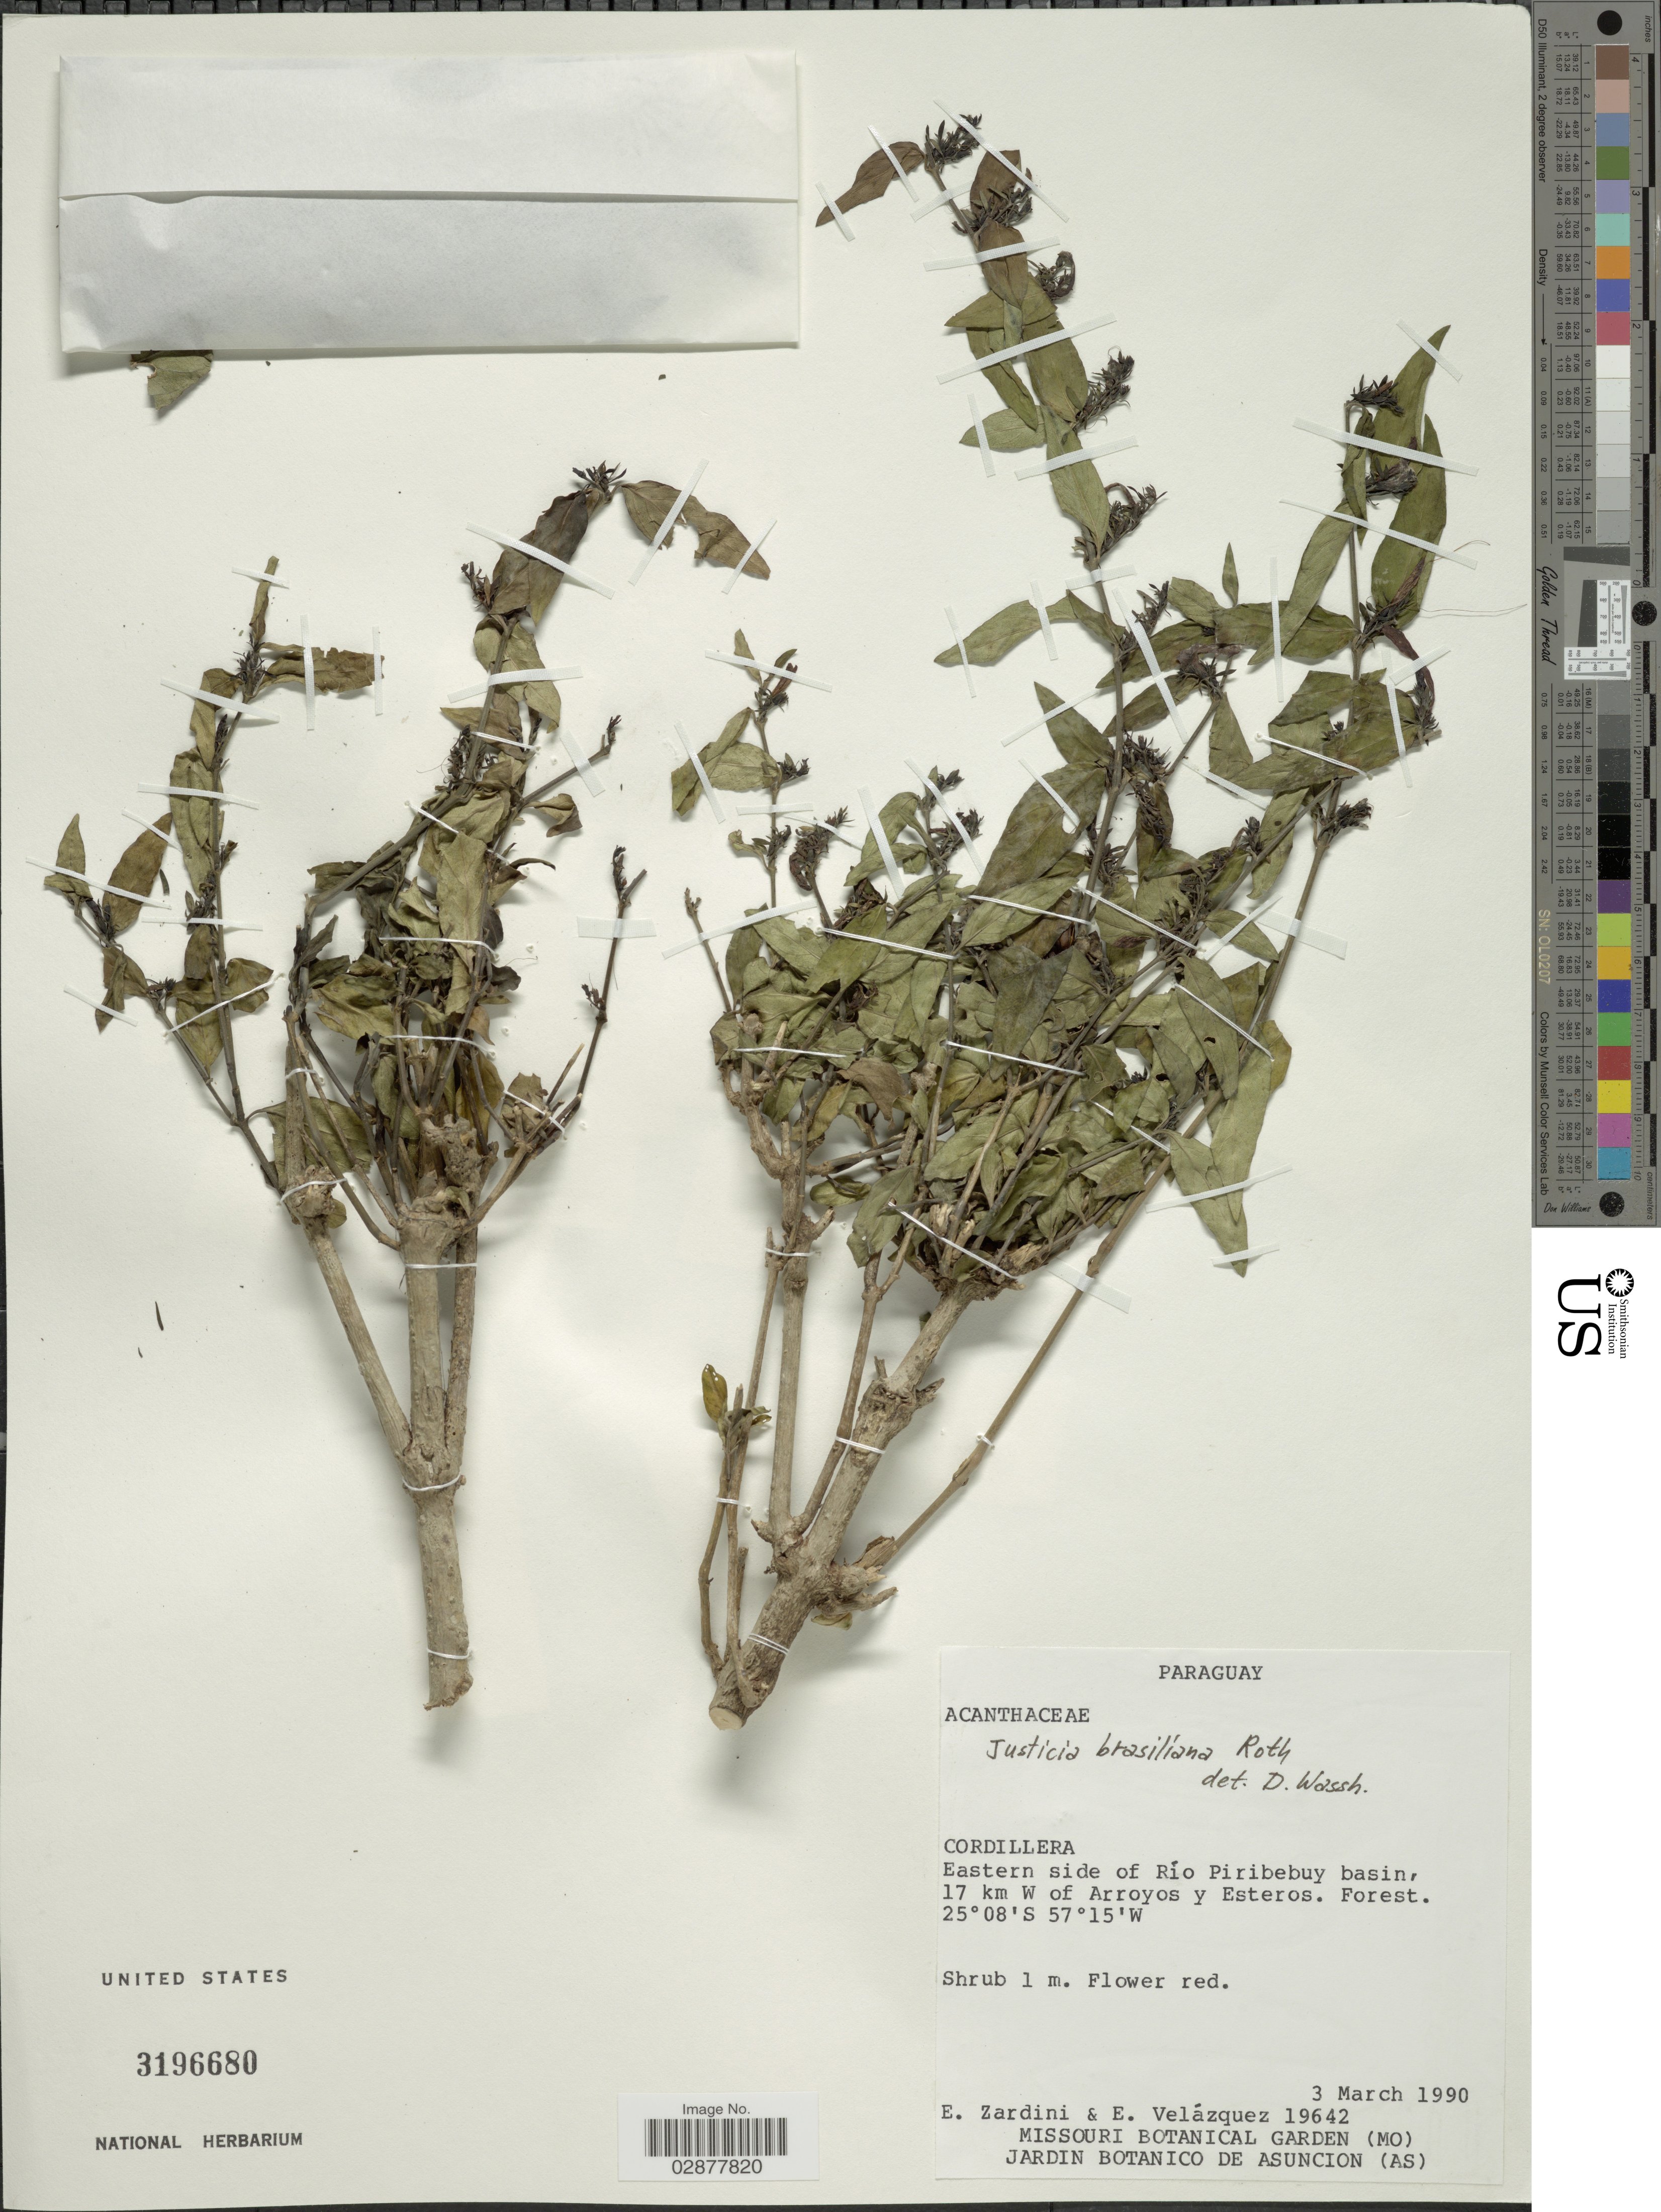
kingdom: Plantae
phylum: Tracheophyta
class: Magnoliopsida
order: Lamiales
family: Acanthaceae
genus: Justicia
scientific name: Justicia brasiliana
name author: Roth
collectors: E. Zardini & E. Velázquez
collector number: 19642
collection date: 1990-03-03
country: Paraguay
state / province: Cordillera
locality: Eastern side of Río Piribebuy basin, 17 km W of Arroyos y Esteros.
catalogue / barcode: US 3196680